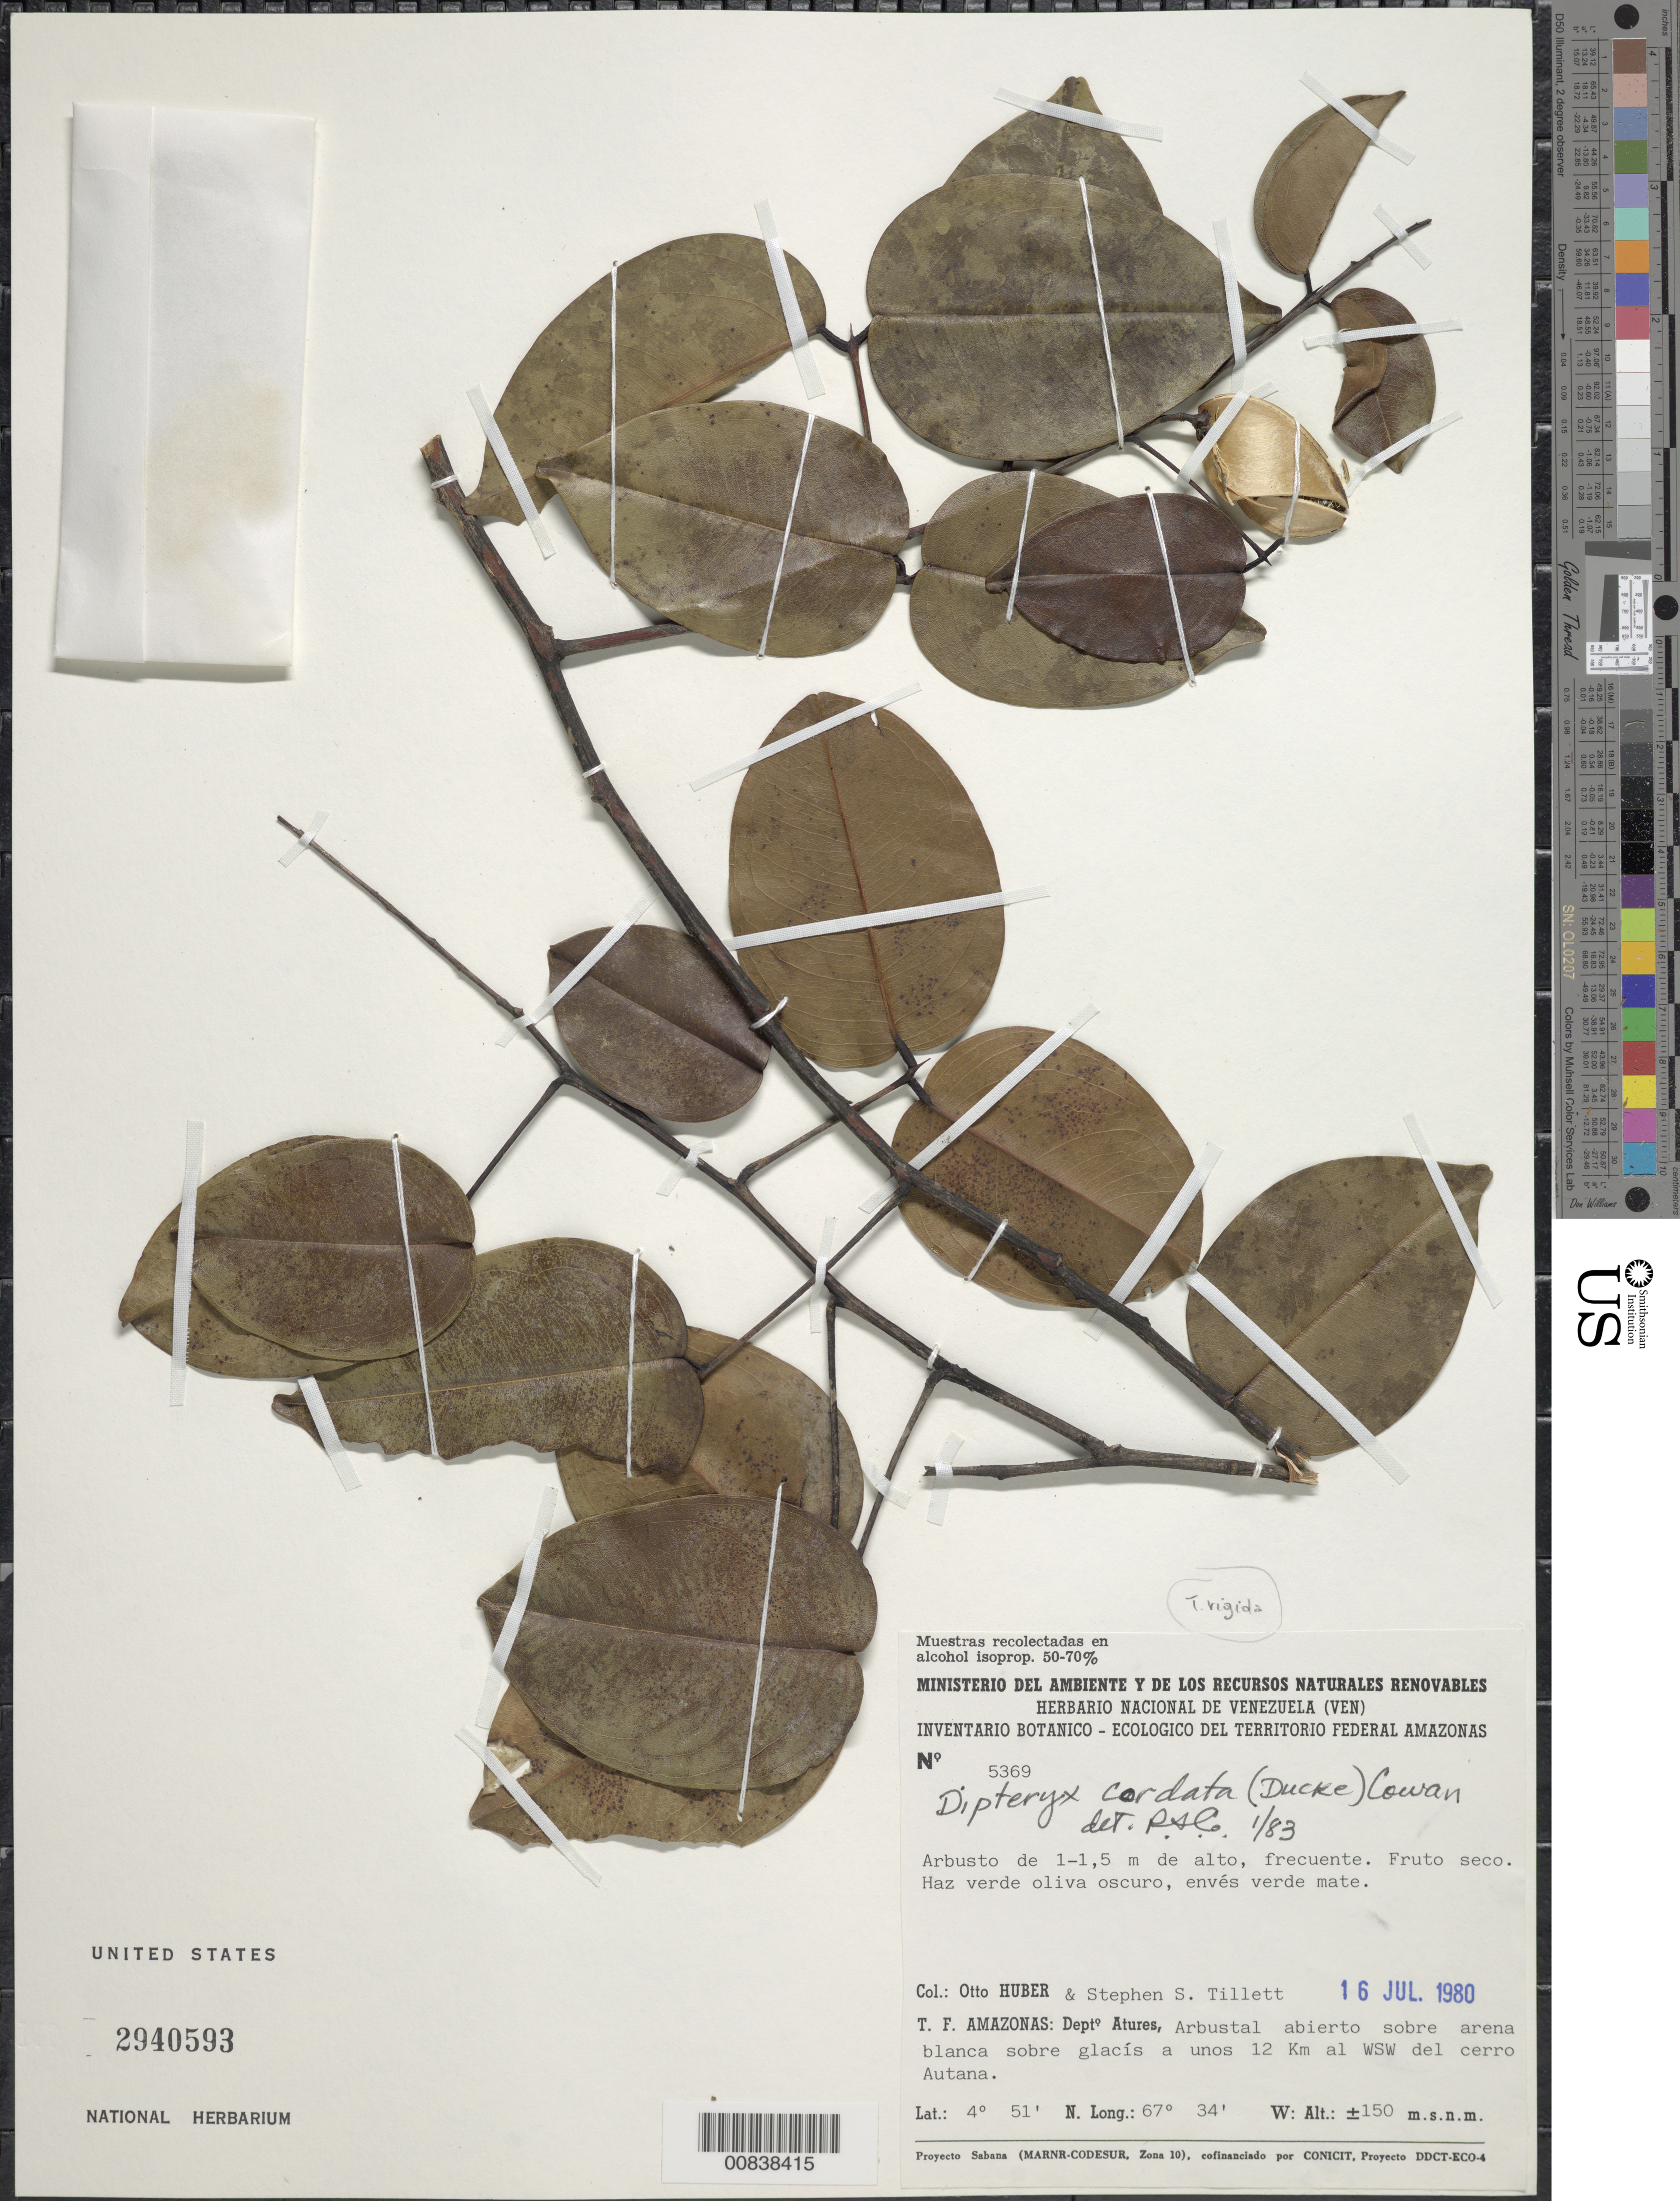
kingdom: Plantae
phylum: Tracheophyta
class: Magnoliopsida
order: Fabales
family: Fabaceae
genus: Taralea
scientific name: Taralea rigida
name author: Schery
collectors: O. Huber & S. S. Tillett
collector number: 5369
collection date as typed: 16-Jul-80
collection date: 1980-07-16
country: Venezuela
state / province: Amazonas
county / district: Atures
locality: Cerro Autana, 12 km al WSW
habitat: Arbustal abierto sobre arena blanca sobre glacis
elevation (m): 150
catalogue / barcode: US 2940593